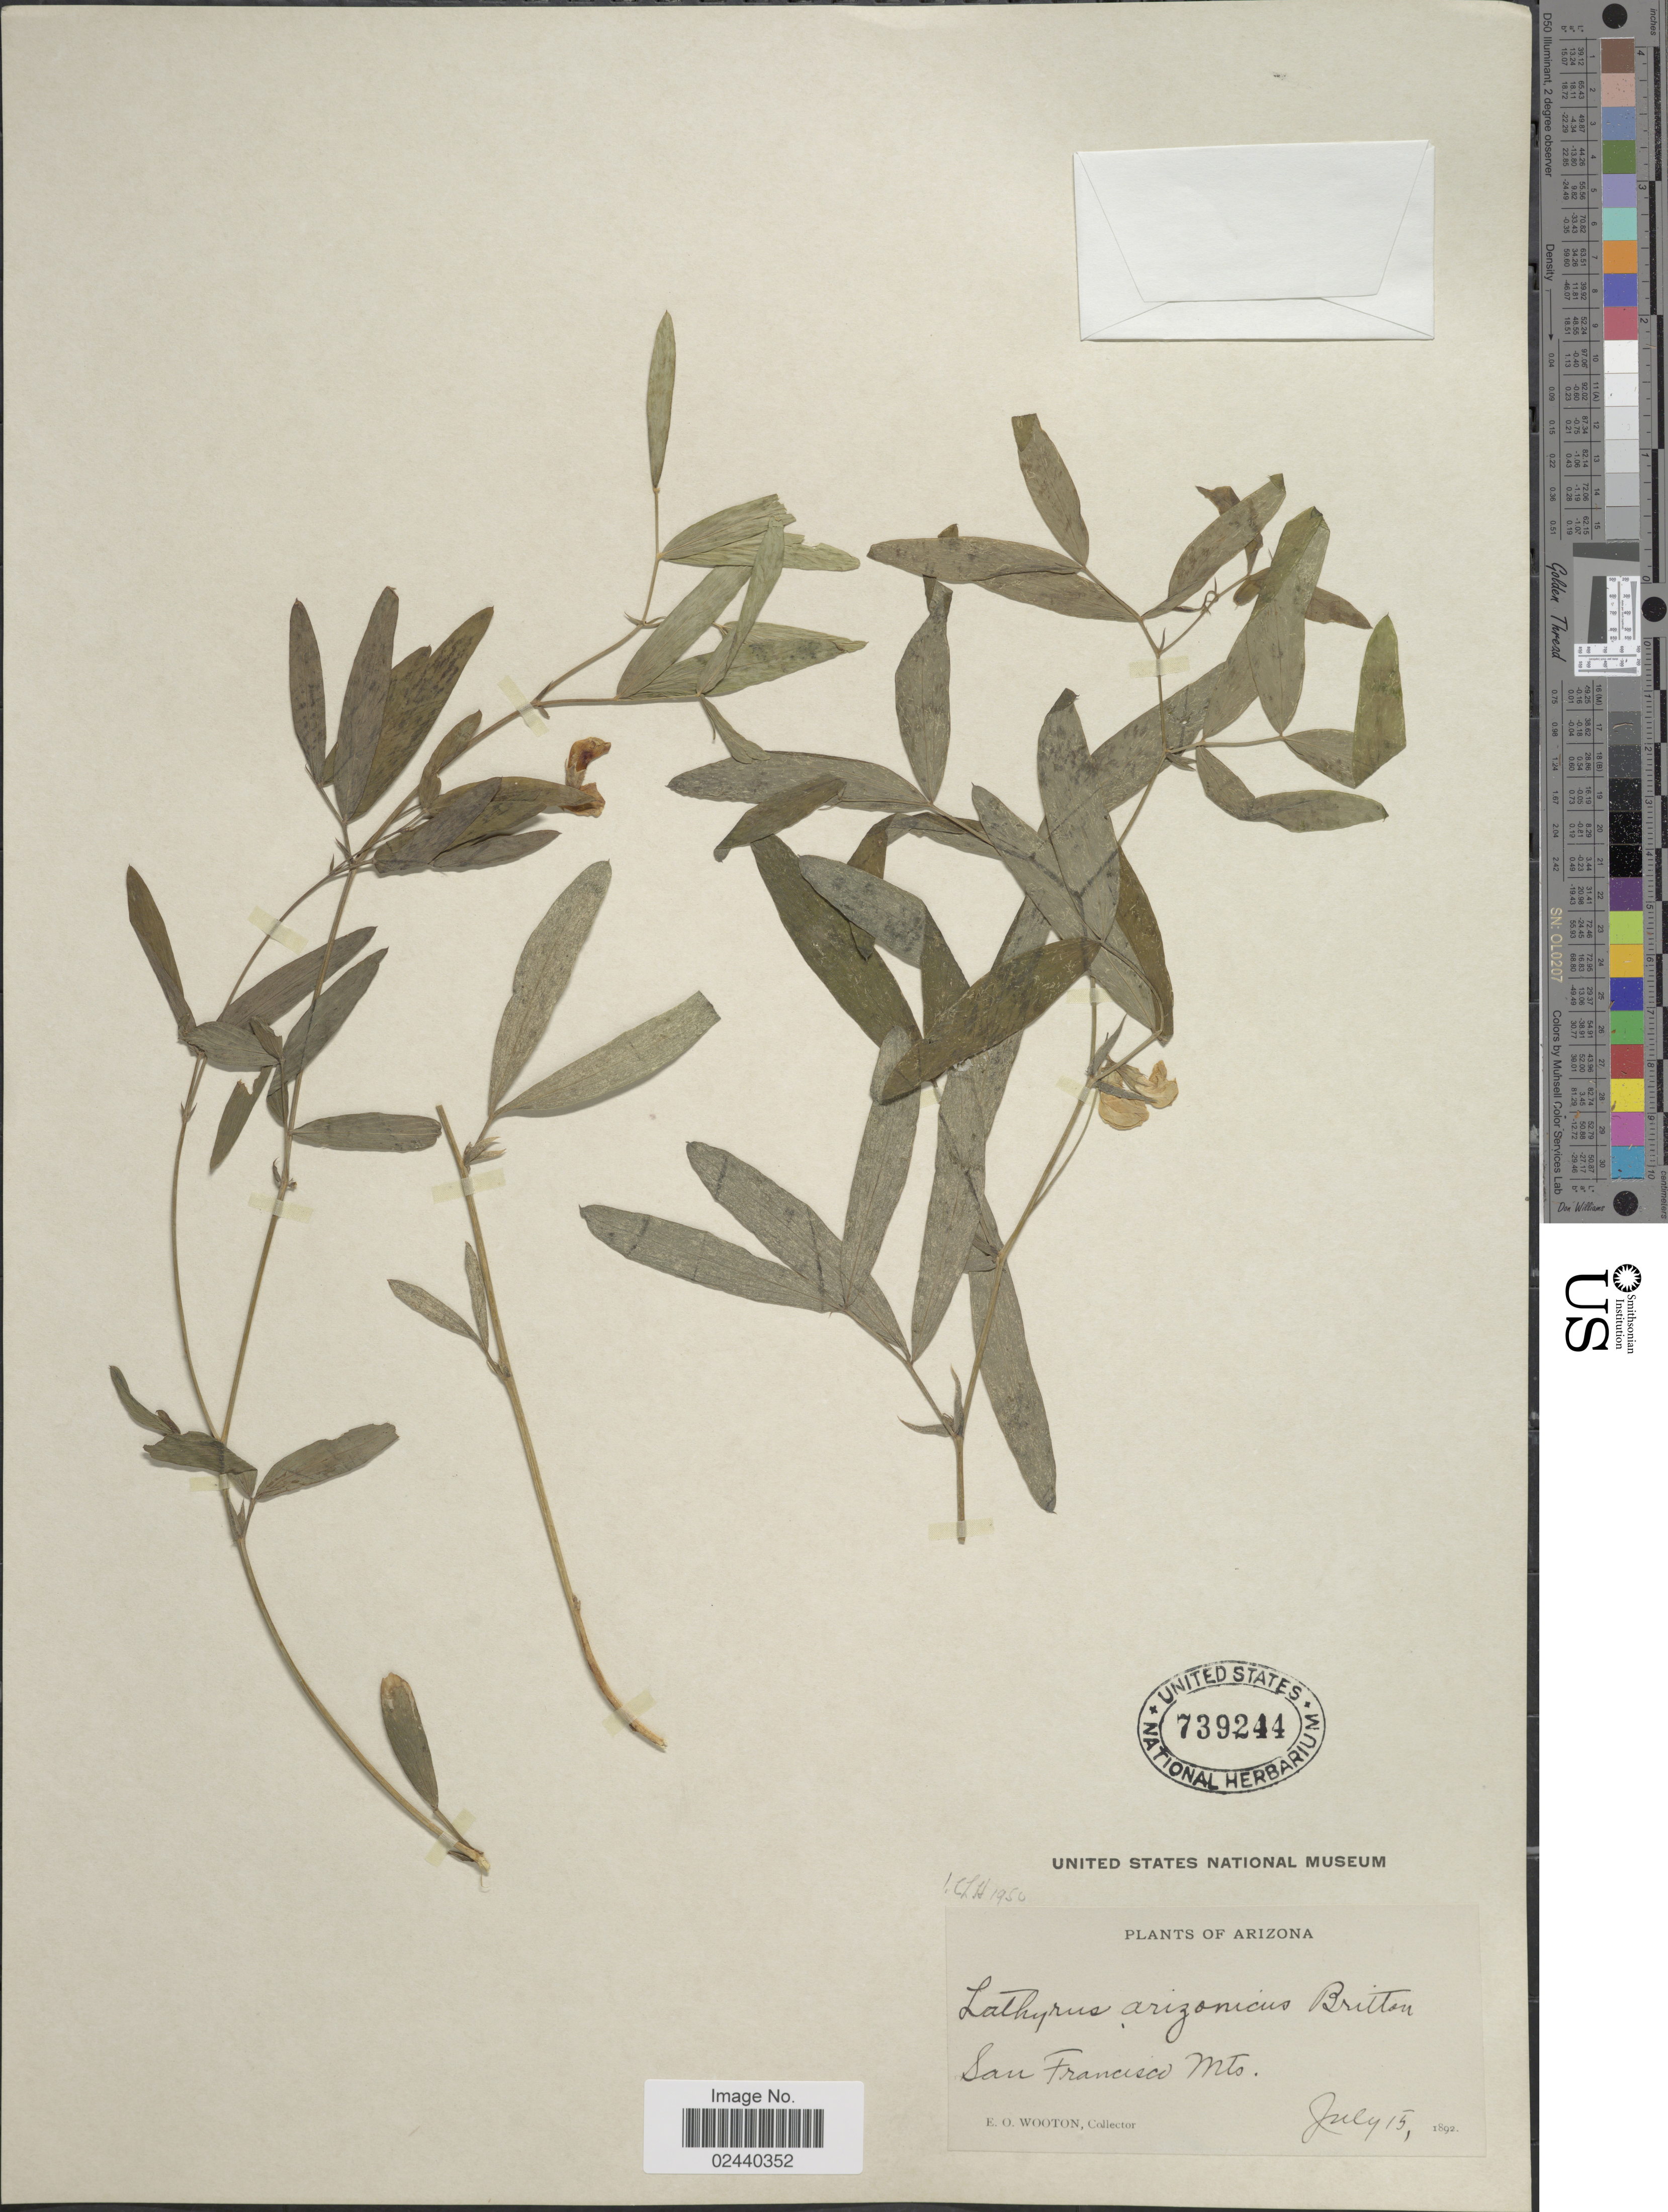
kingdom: Plantae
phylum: Tracheophyta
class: Magnoliopsida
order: Fabales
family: Fabaceae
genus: Lathyrus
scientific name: Lathyrus arizonicus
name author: Britton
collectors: E. O. Wooton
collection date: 1892-07-15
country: United States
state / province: Arizona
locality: San Francisco Mts.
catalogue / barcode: US 739244